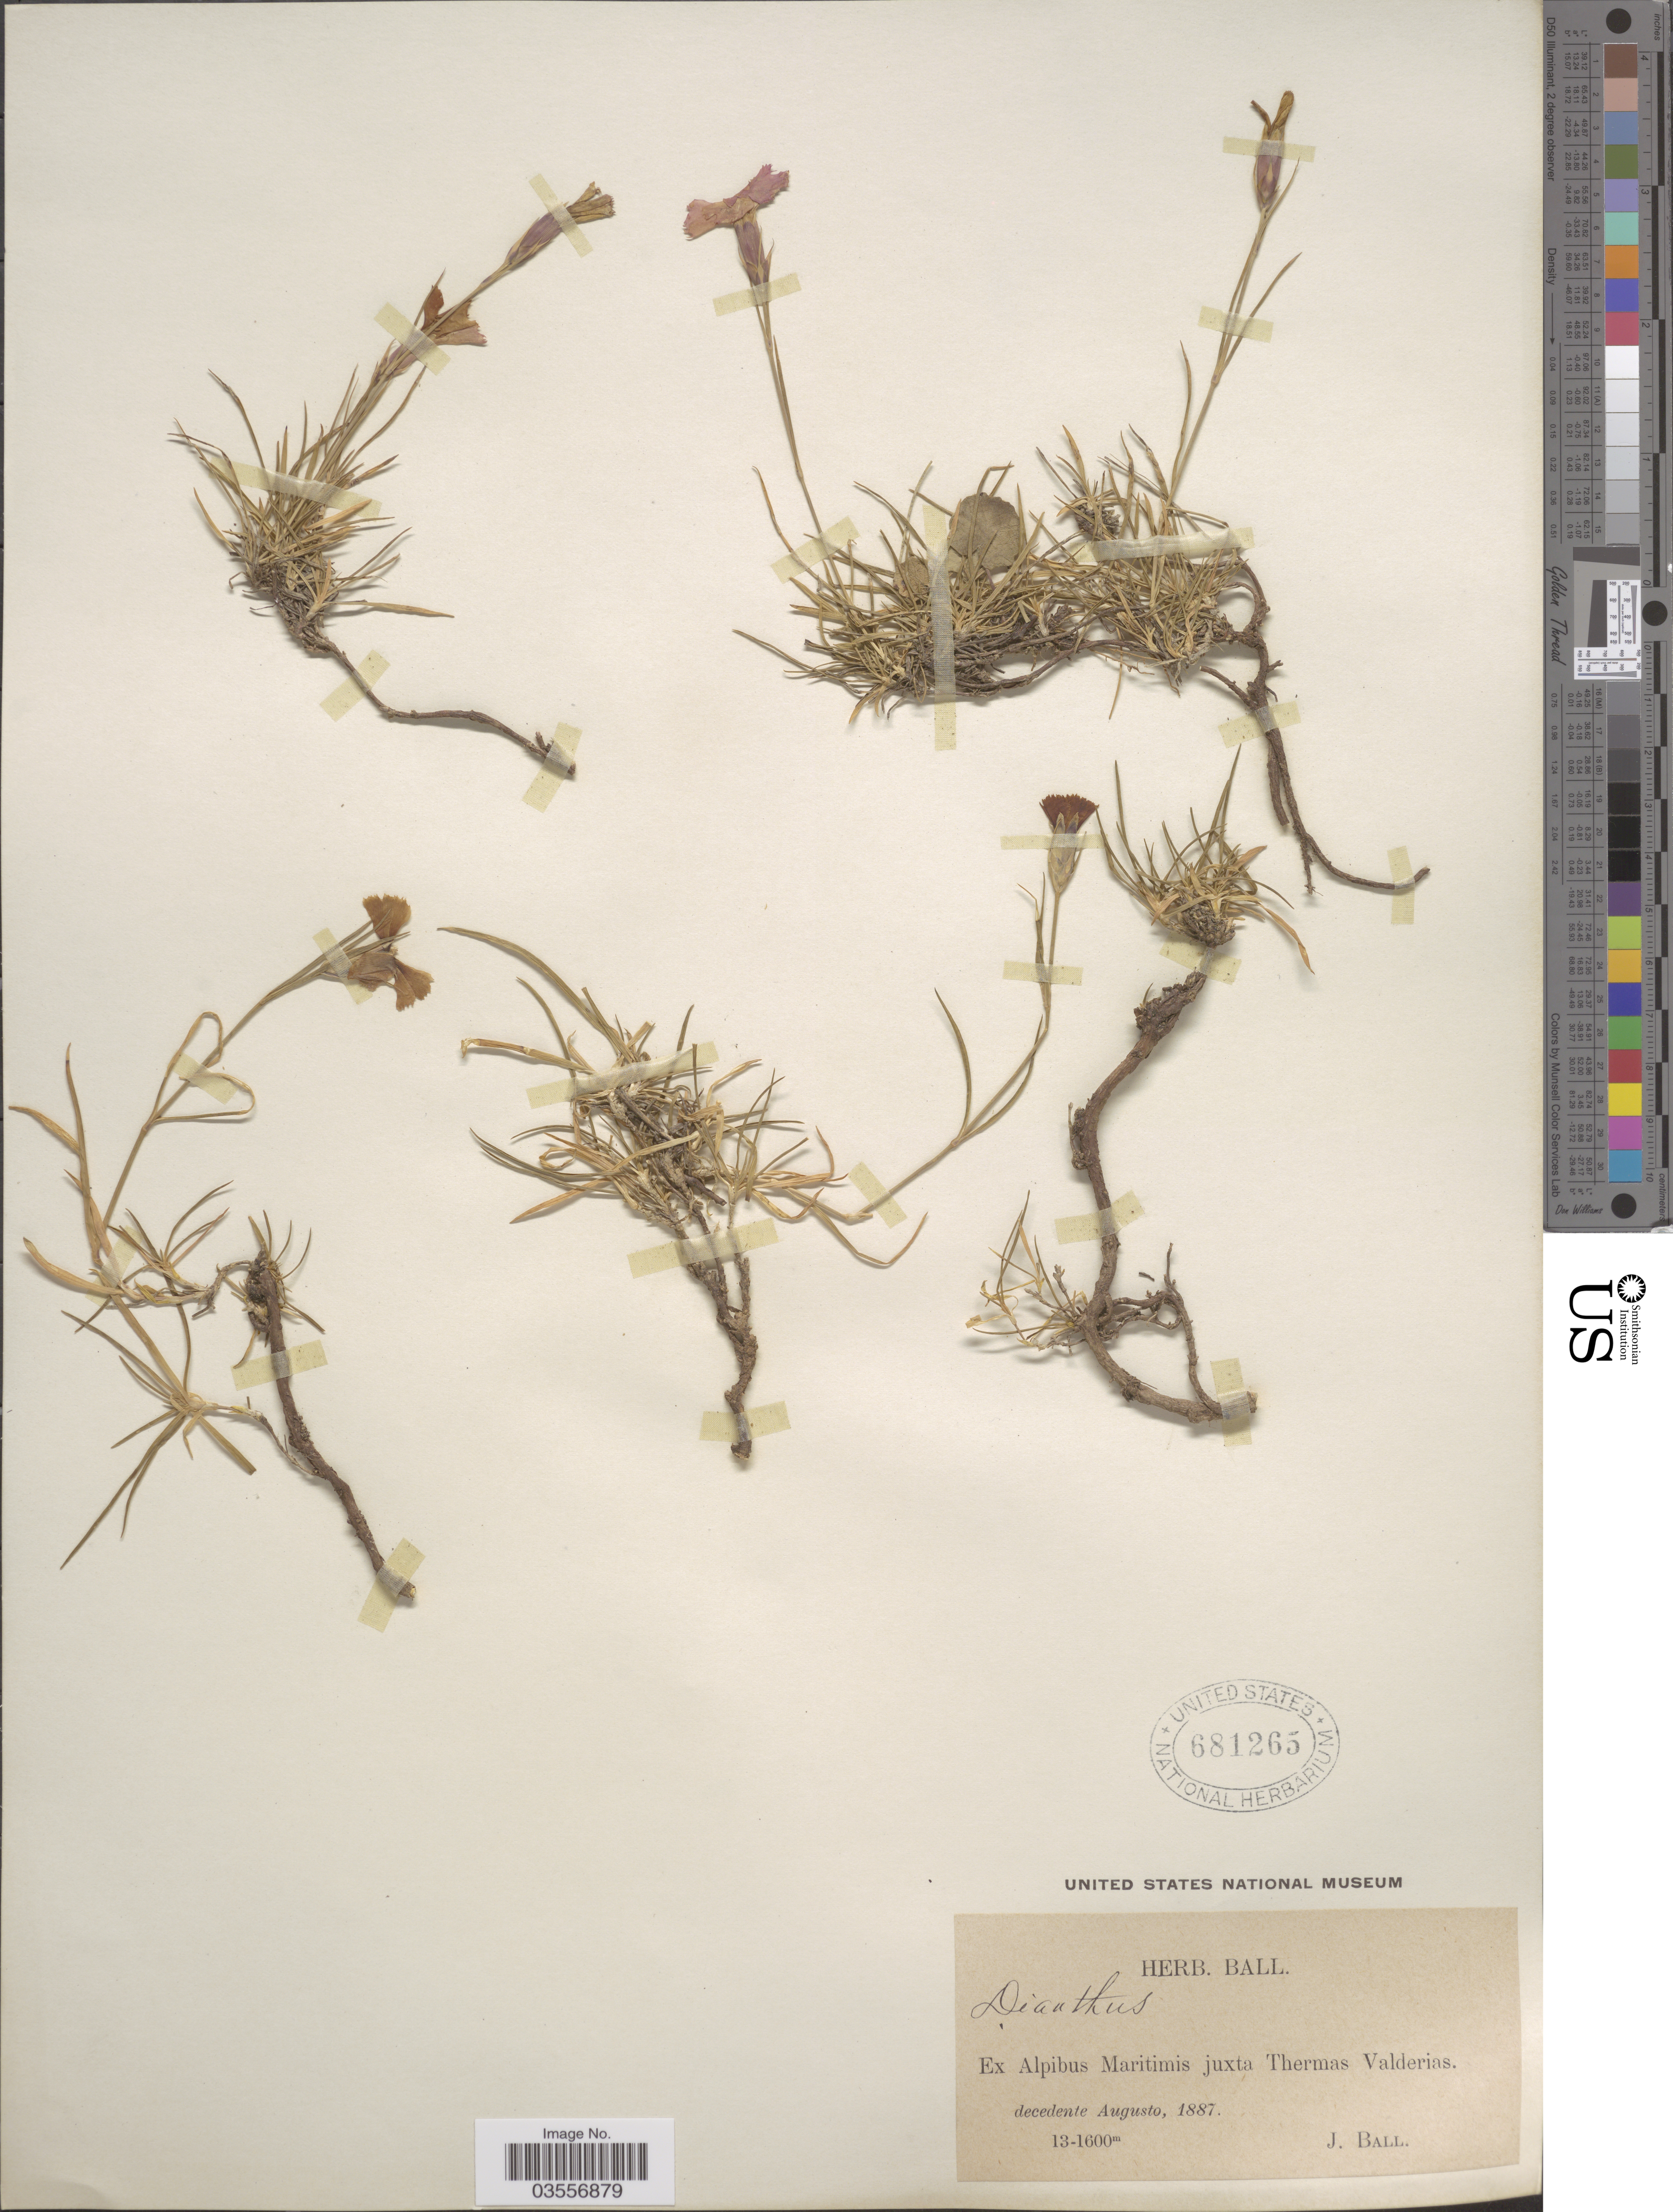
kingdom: Plantae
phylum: Tracheophyta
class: Magnoliopsida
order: Caryophyllales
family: Caryophyllaceae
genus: Dianthus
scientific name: Dianthus sp.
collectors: J. Ball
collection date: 1887-08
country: Italy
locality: Ex Alpibus Maritimis juxta Thermas Valderias.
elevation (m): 1300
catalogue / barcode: US 681265